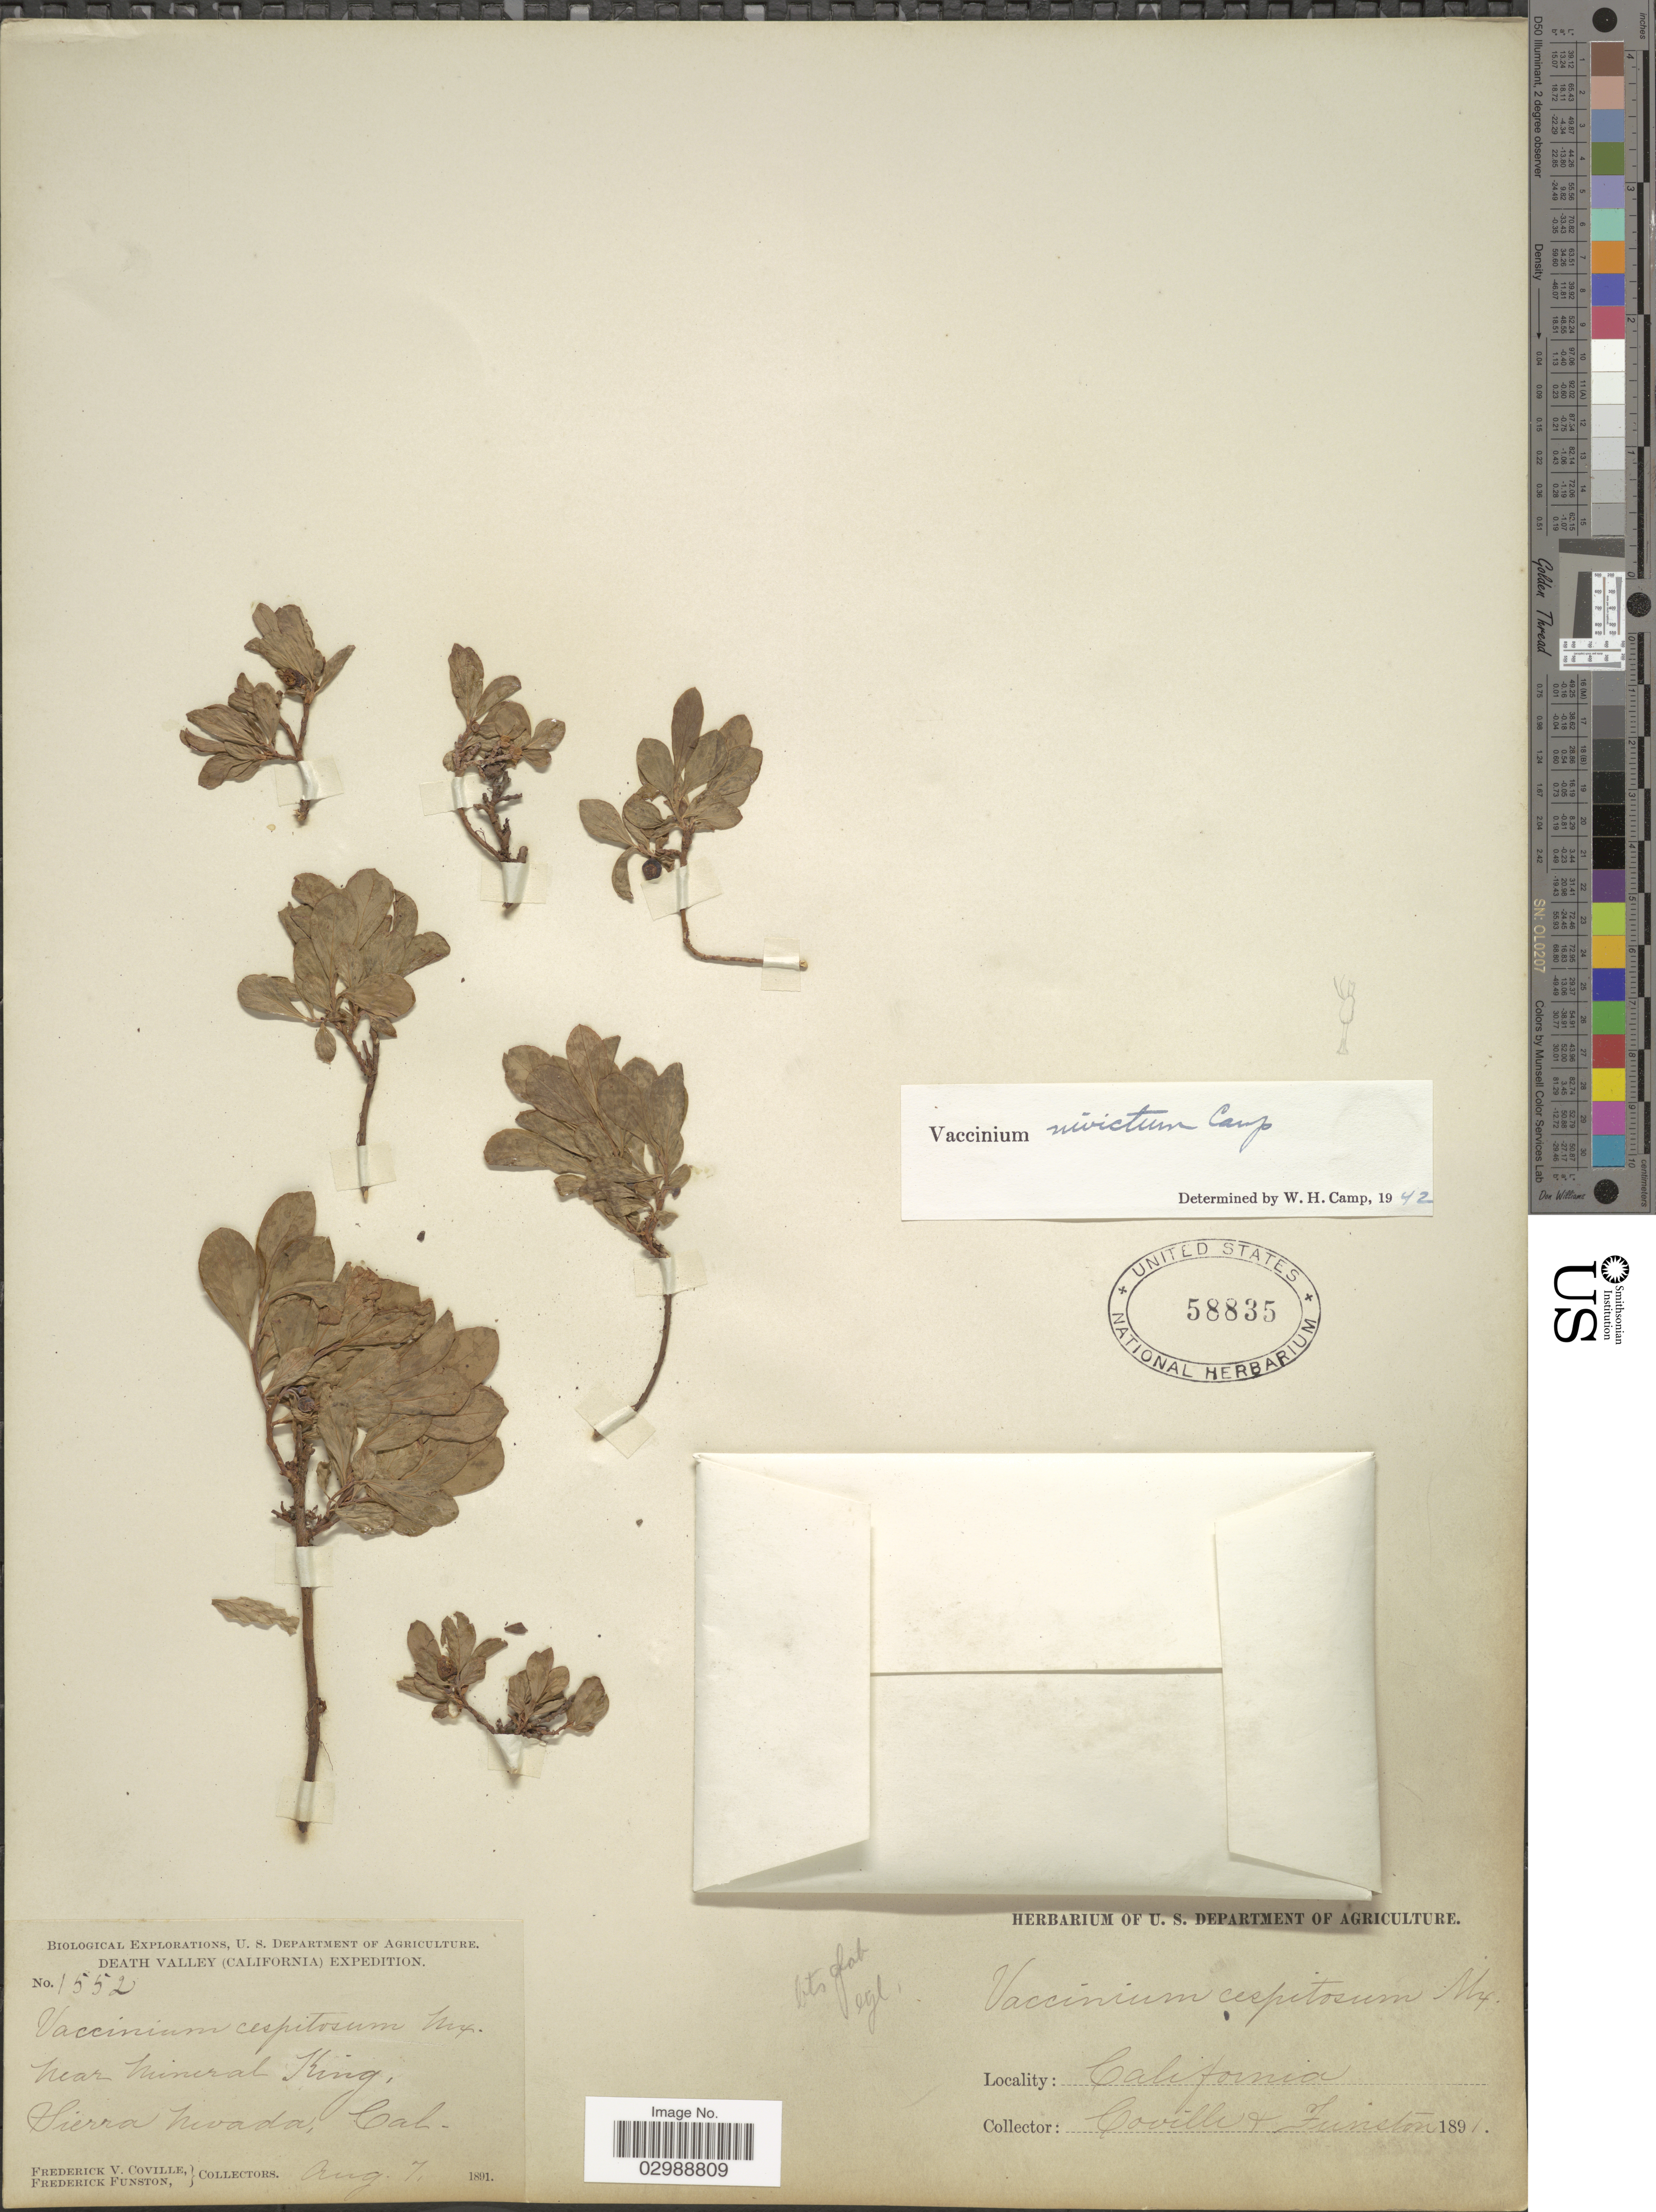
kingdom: Plantae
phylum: Tracheophyta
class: Magnoliopsida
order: Ericales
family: Ericaceae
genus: Vaccinium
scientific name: Vaccinium nivictum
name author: Camp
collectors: F. V. Coville & F. Funston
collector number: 1552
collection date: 1891-08-07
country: United States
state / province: California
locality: Near Mineral King, Sierra Nevada.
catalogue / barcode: US 58835